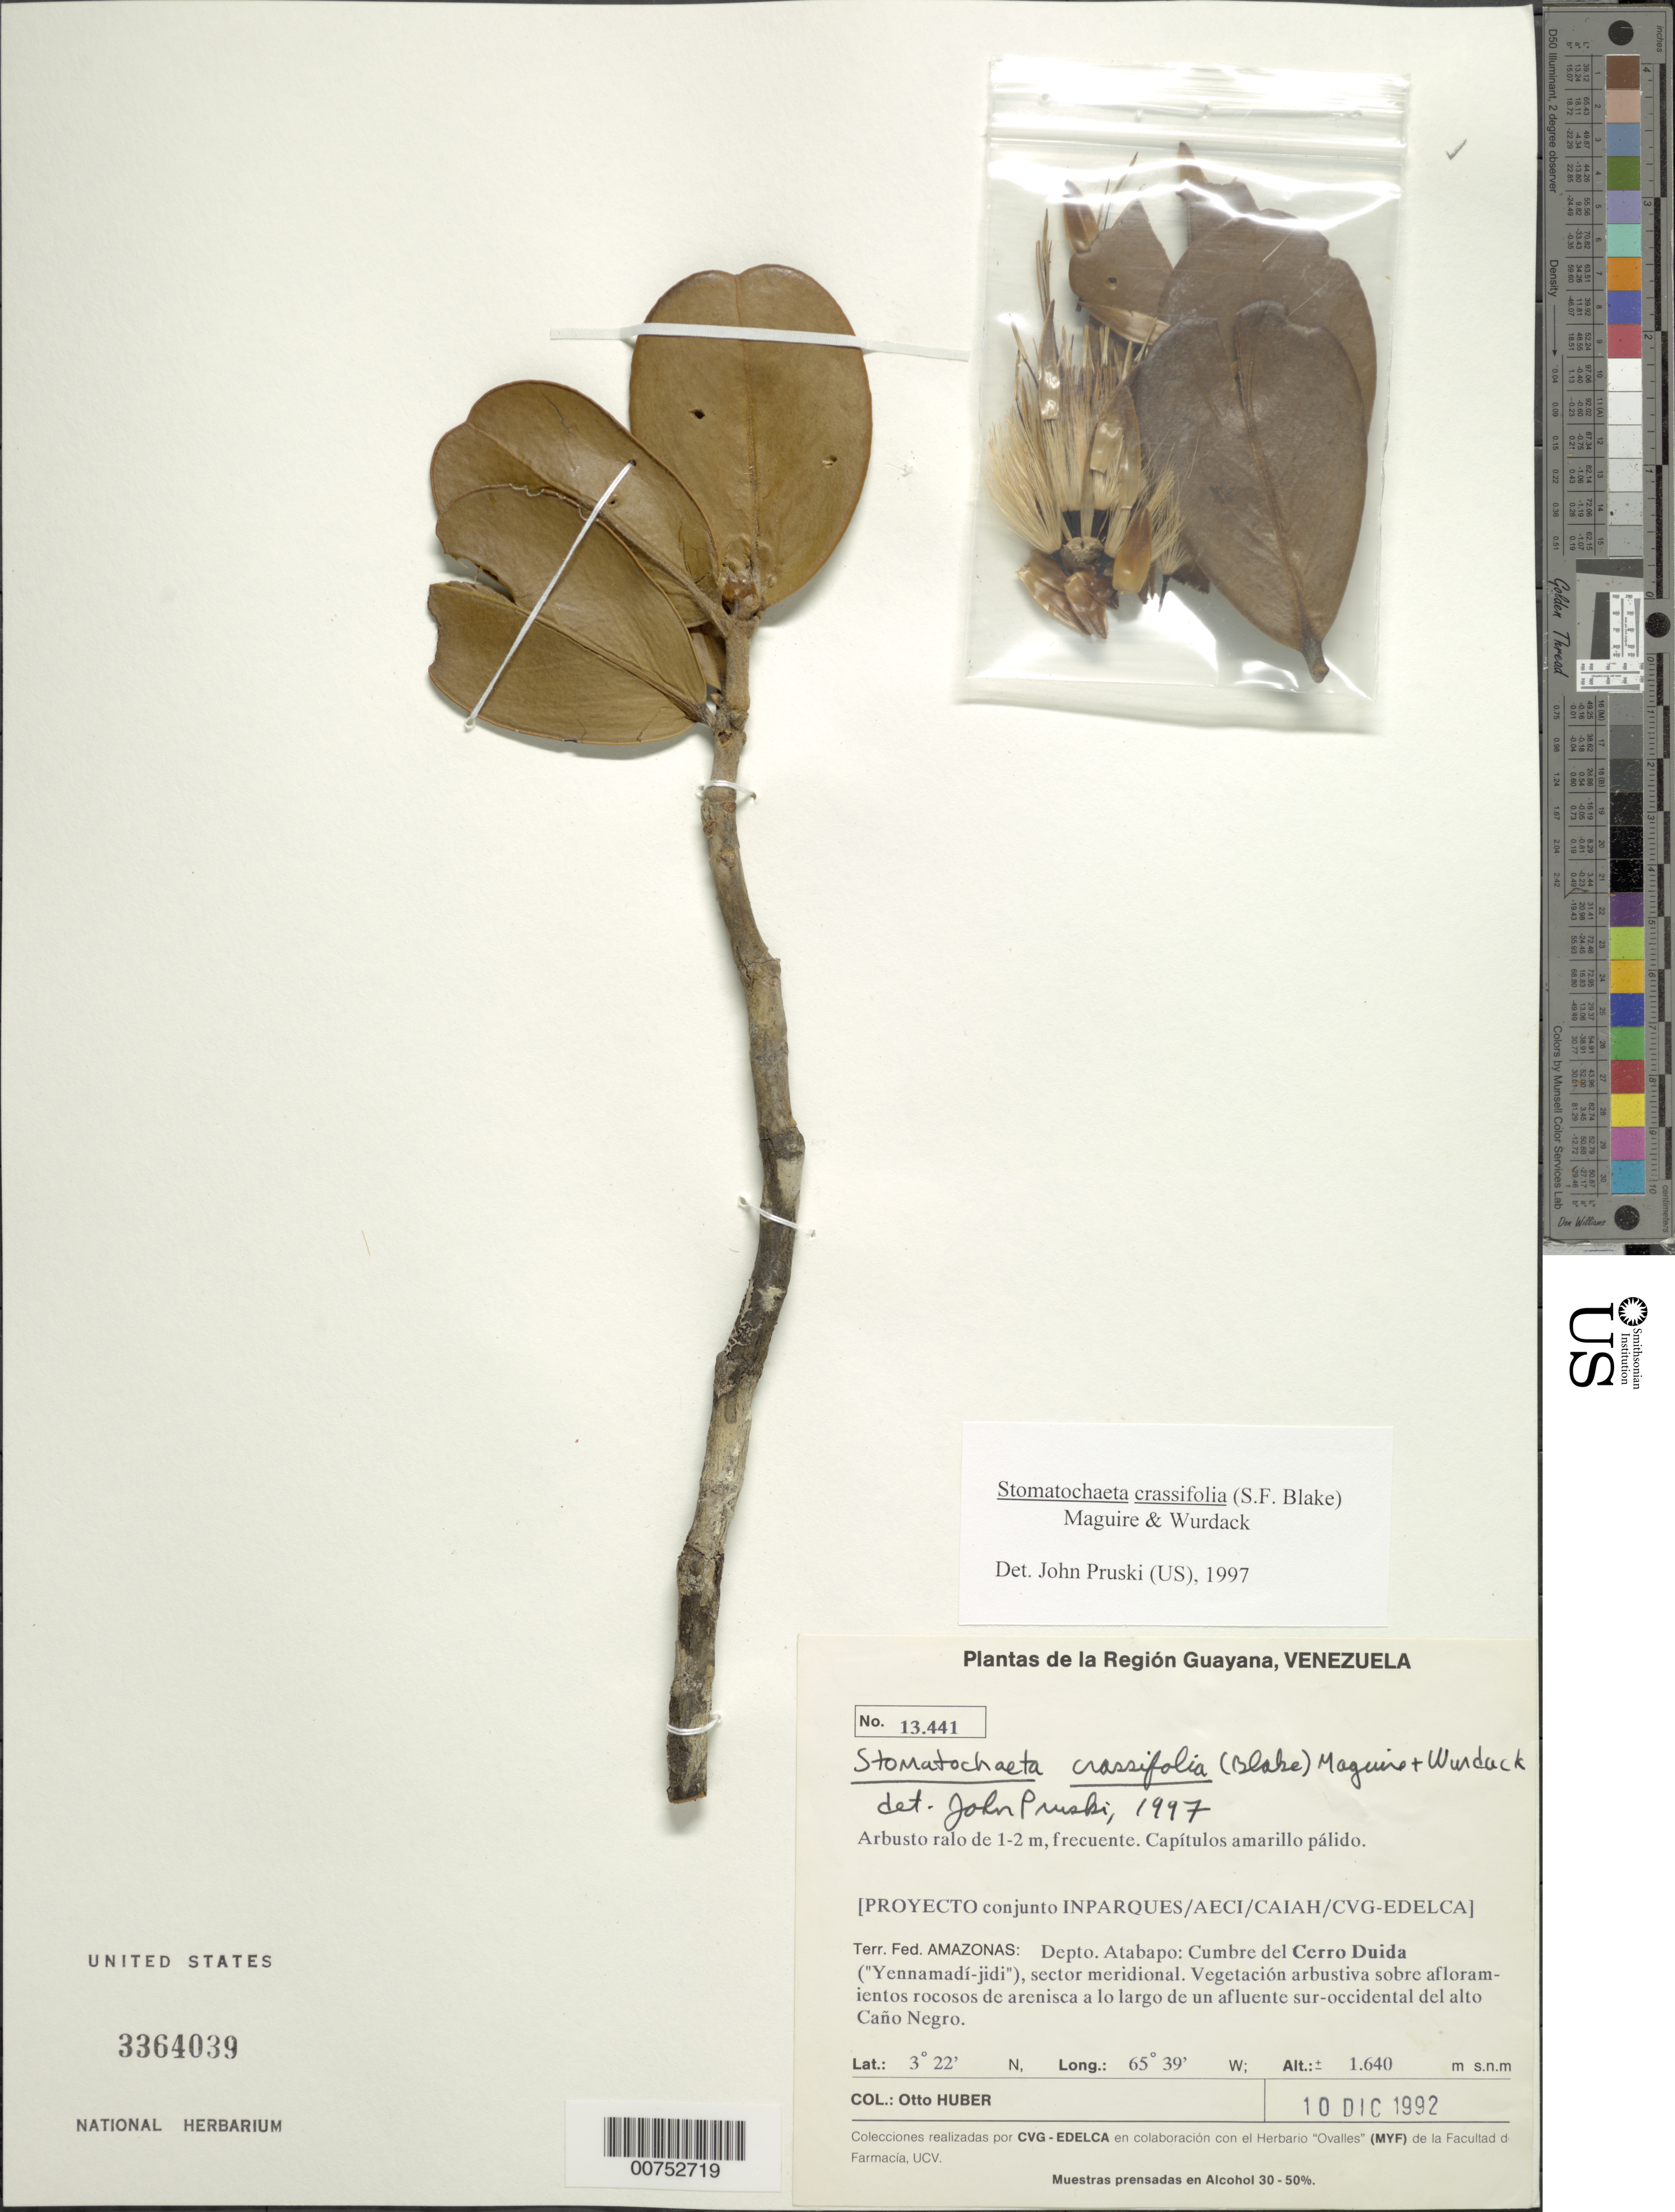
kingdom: Plantae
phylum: Tracheophyta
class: Magnoliopsida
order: Asterales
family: Asteraceae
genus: Stomatochaeta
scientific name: Stomatochaeta crassifolia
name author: (S.F. Blake) Maguire & Wurdack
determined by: Pruski, J. F.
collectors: O. Huber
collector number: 13441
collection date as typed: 10-Dec-92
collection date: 1992-12-10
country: Venezuela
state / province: Amazonas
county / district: Atabapo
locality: cumbre del Cerro Duida ("Yennamadí"), sector meridional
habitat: Vegetación arbustiva sobre alforamientos rocosos de arenisca a lo largo de un afluente sur-occidental del alto Caño Negro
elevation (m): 1640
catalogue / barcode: US 3364039